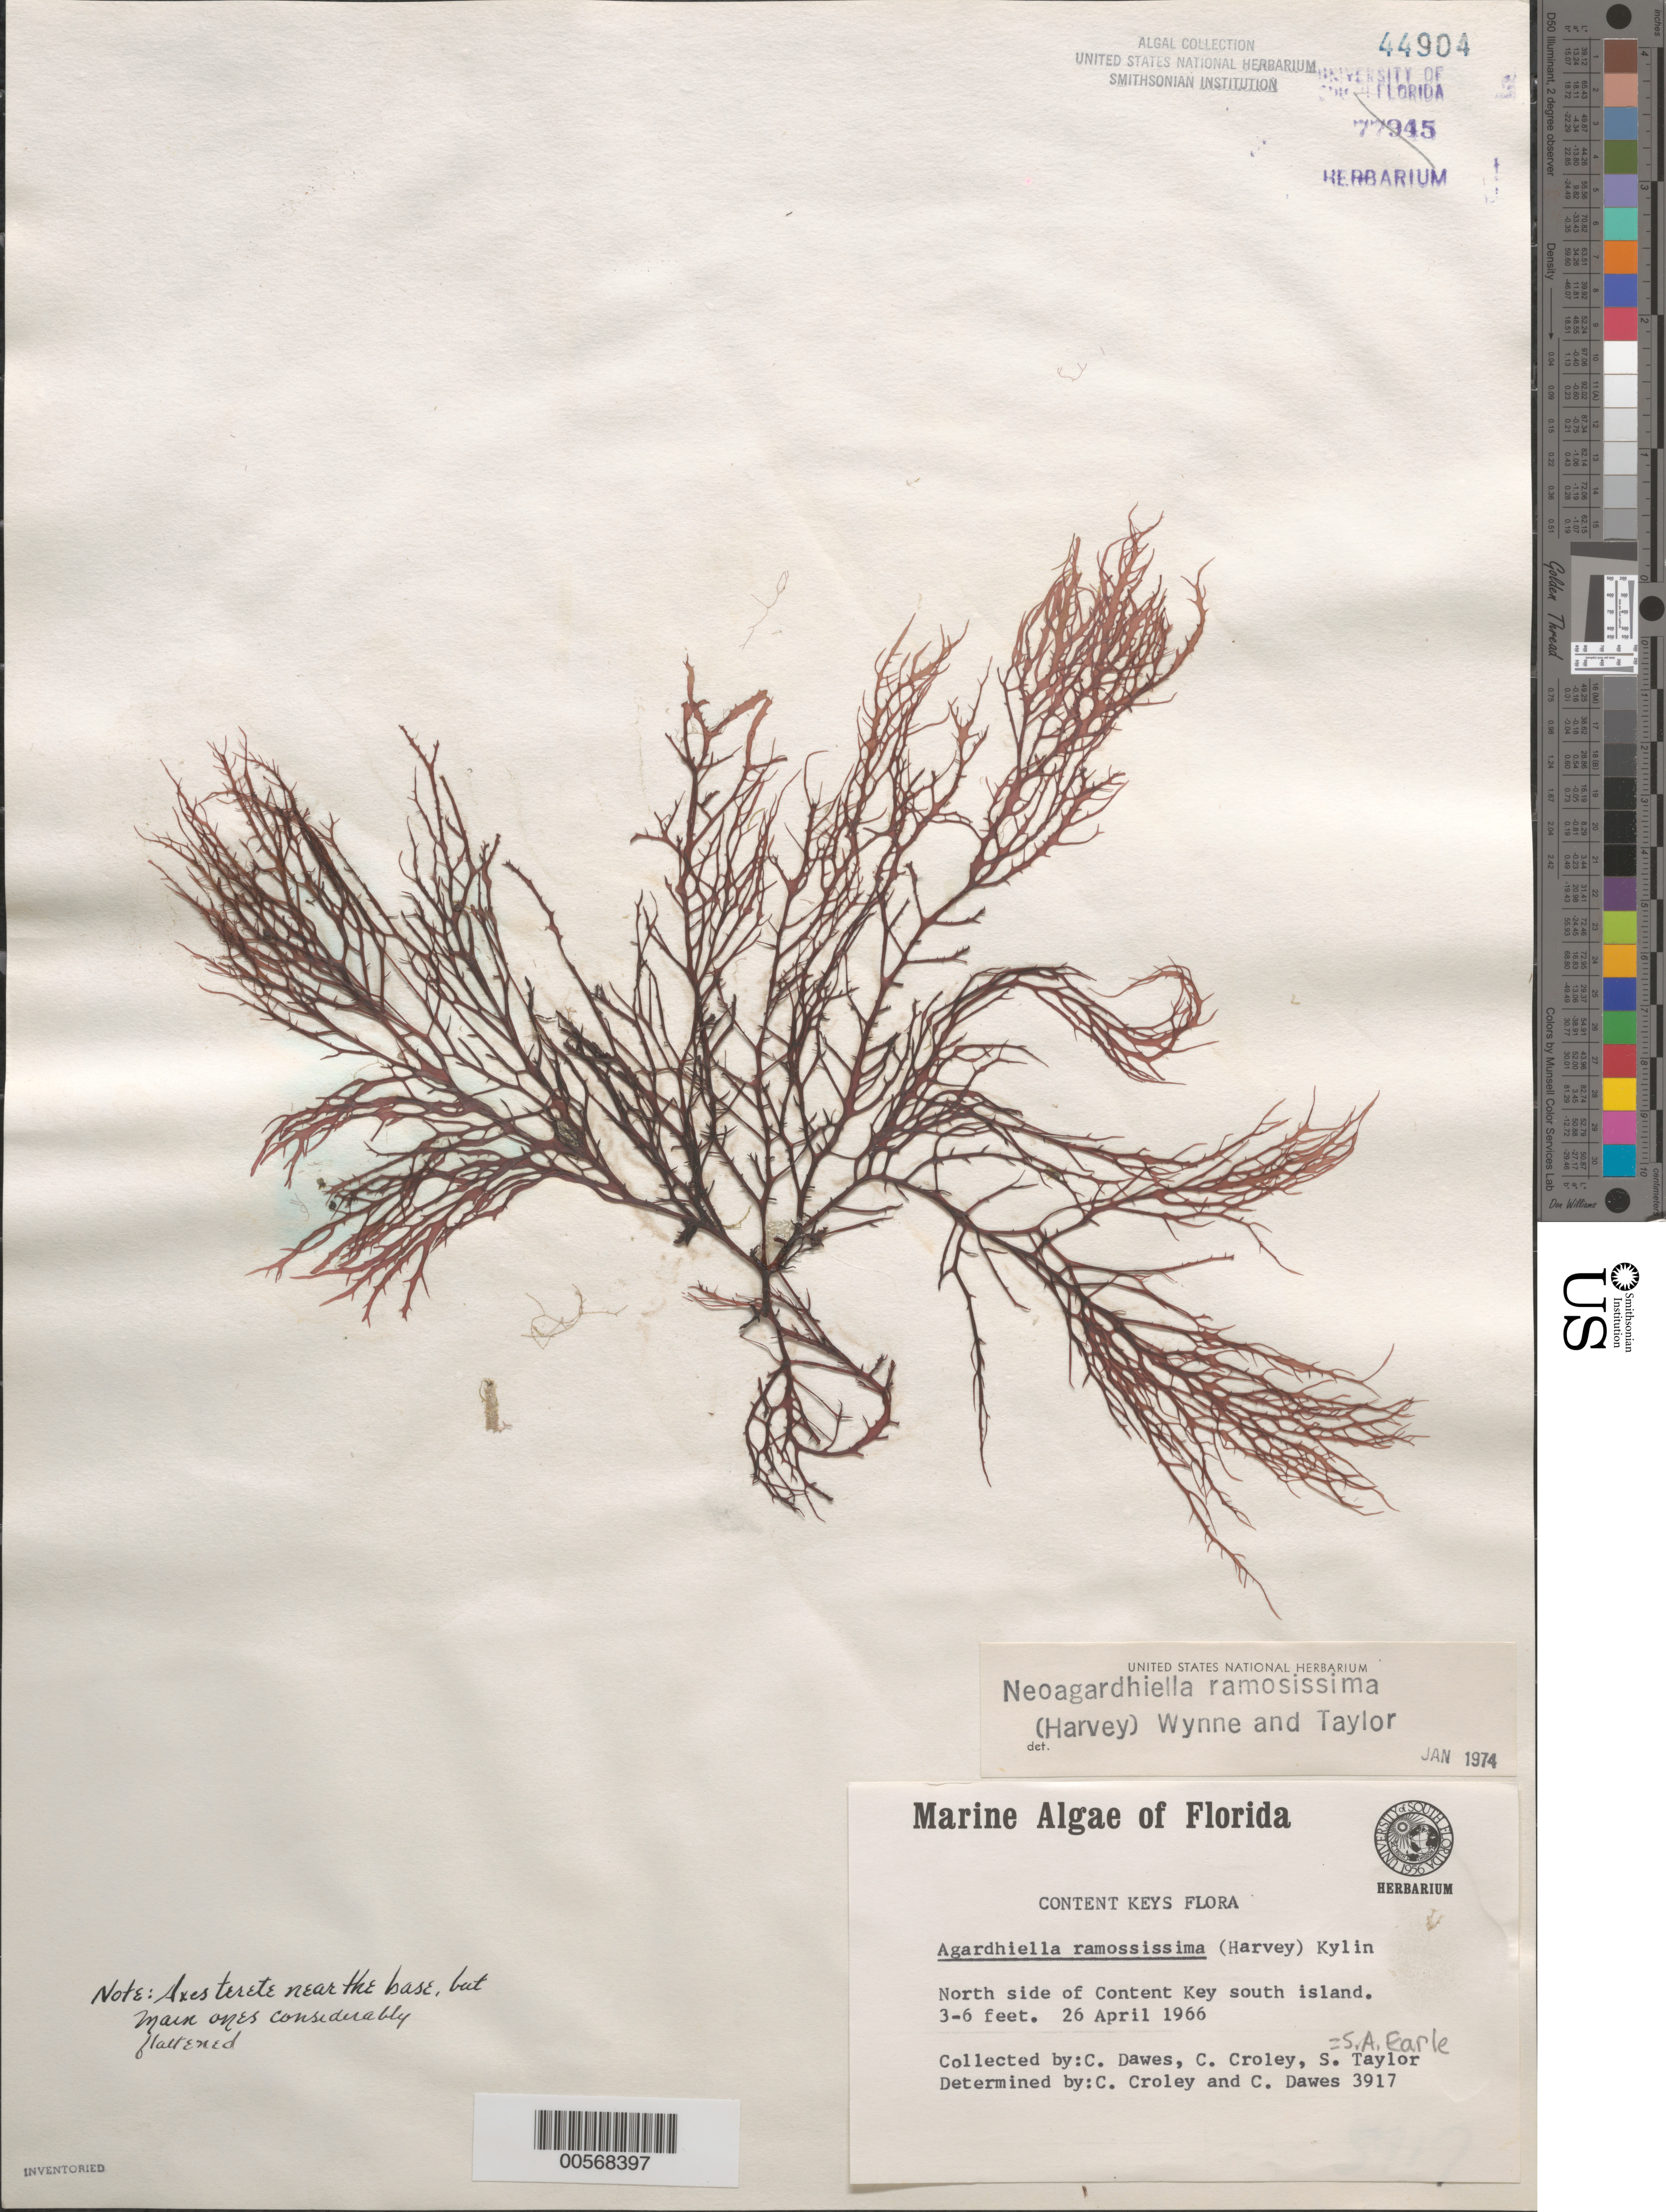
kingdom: Plantae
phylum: Rhodophyta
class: Florideophyceae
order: Gigartinales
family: Solieriaceae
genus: Agardhiella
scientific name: Agardhiella ramosissima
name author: (Harv.) Kylin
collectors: C. Dawes, F. C. Croley & S. A. Earle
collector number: CJD 3917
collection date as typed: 26 Apr 1966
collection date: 1966-04-26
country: United States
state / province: Florida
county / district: Monroe County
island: Content Keys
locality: South island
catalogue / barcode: US 44904